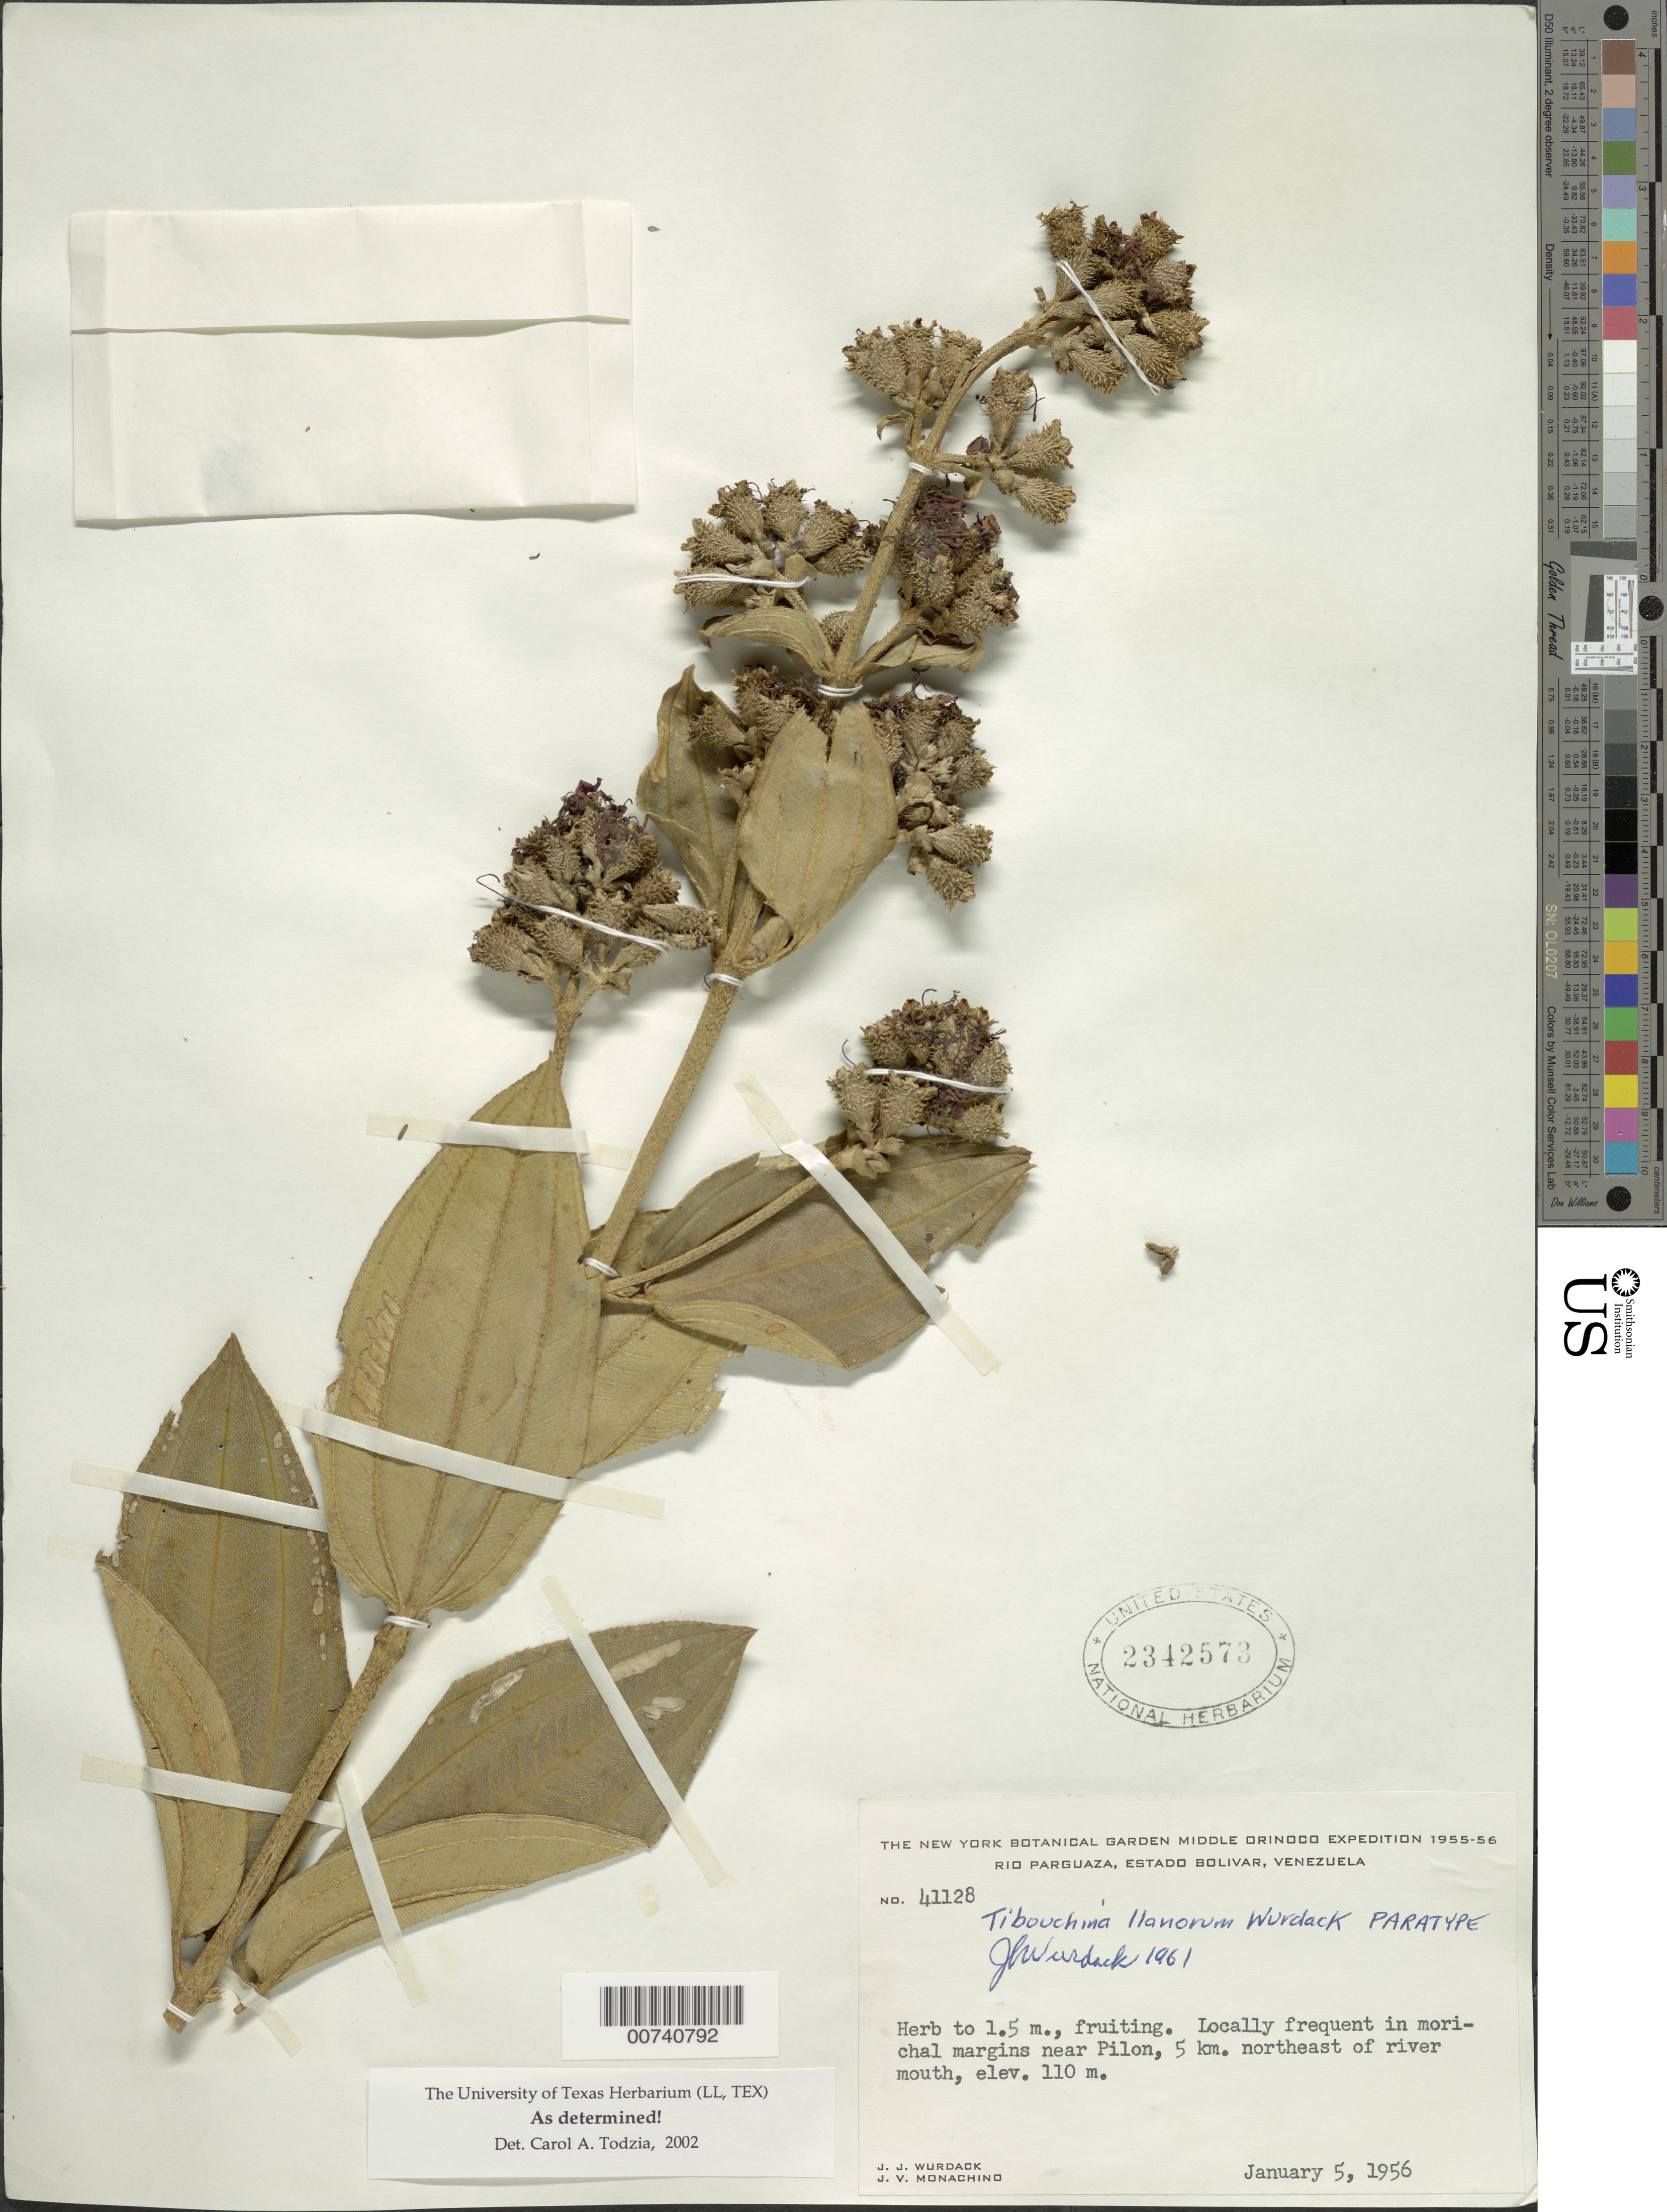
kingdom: Plantae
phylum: Tracheophyta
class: Magnoliopsida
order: Myrtales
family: Melastomataceae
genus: Tibouchina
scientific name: Tibouchina llanorum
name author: Wurdack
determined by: Todzia, C. A., (TEX), University of Texas Austin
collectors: J. J. Wurdack & J. V. Monachino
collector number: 41128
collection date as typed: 5-Jan-56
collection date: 1956-01-05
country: Venezuela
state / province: Bolívar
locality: Pilon, near; 5 km NE of mouth of Río Parguaza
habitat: Morichal margins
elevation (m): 110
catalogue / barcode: US 2342573